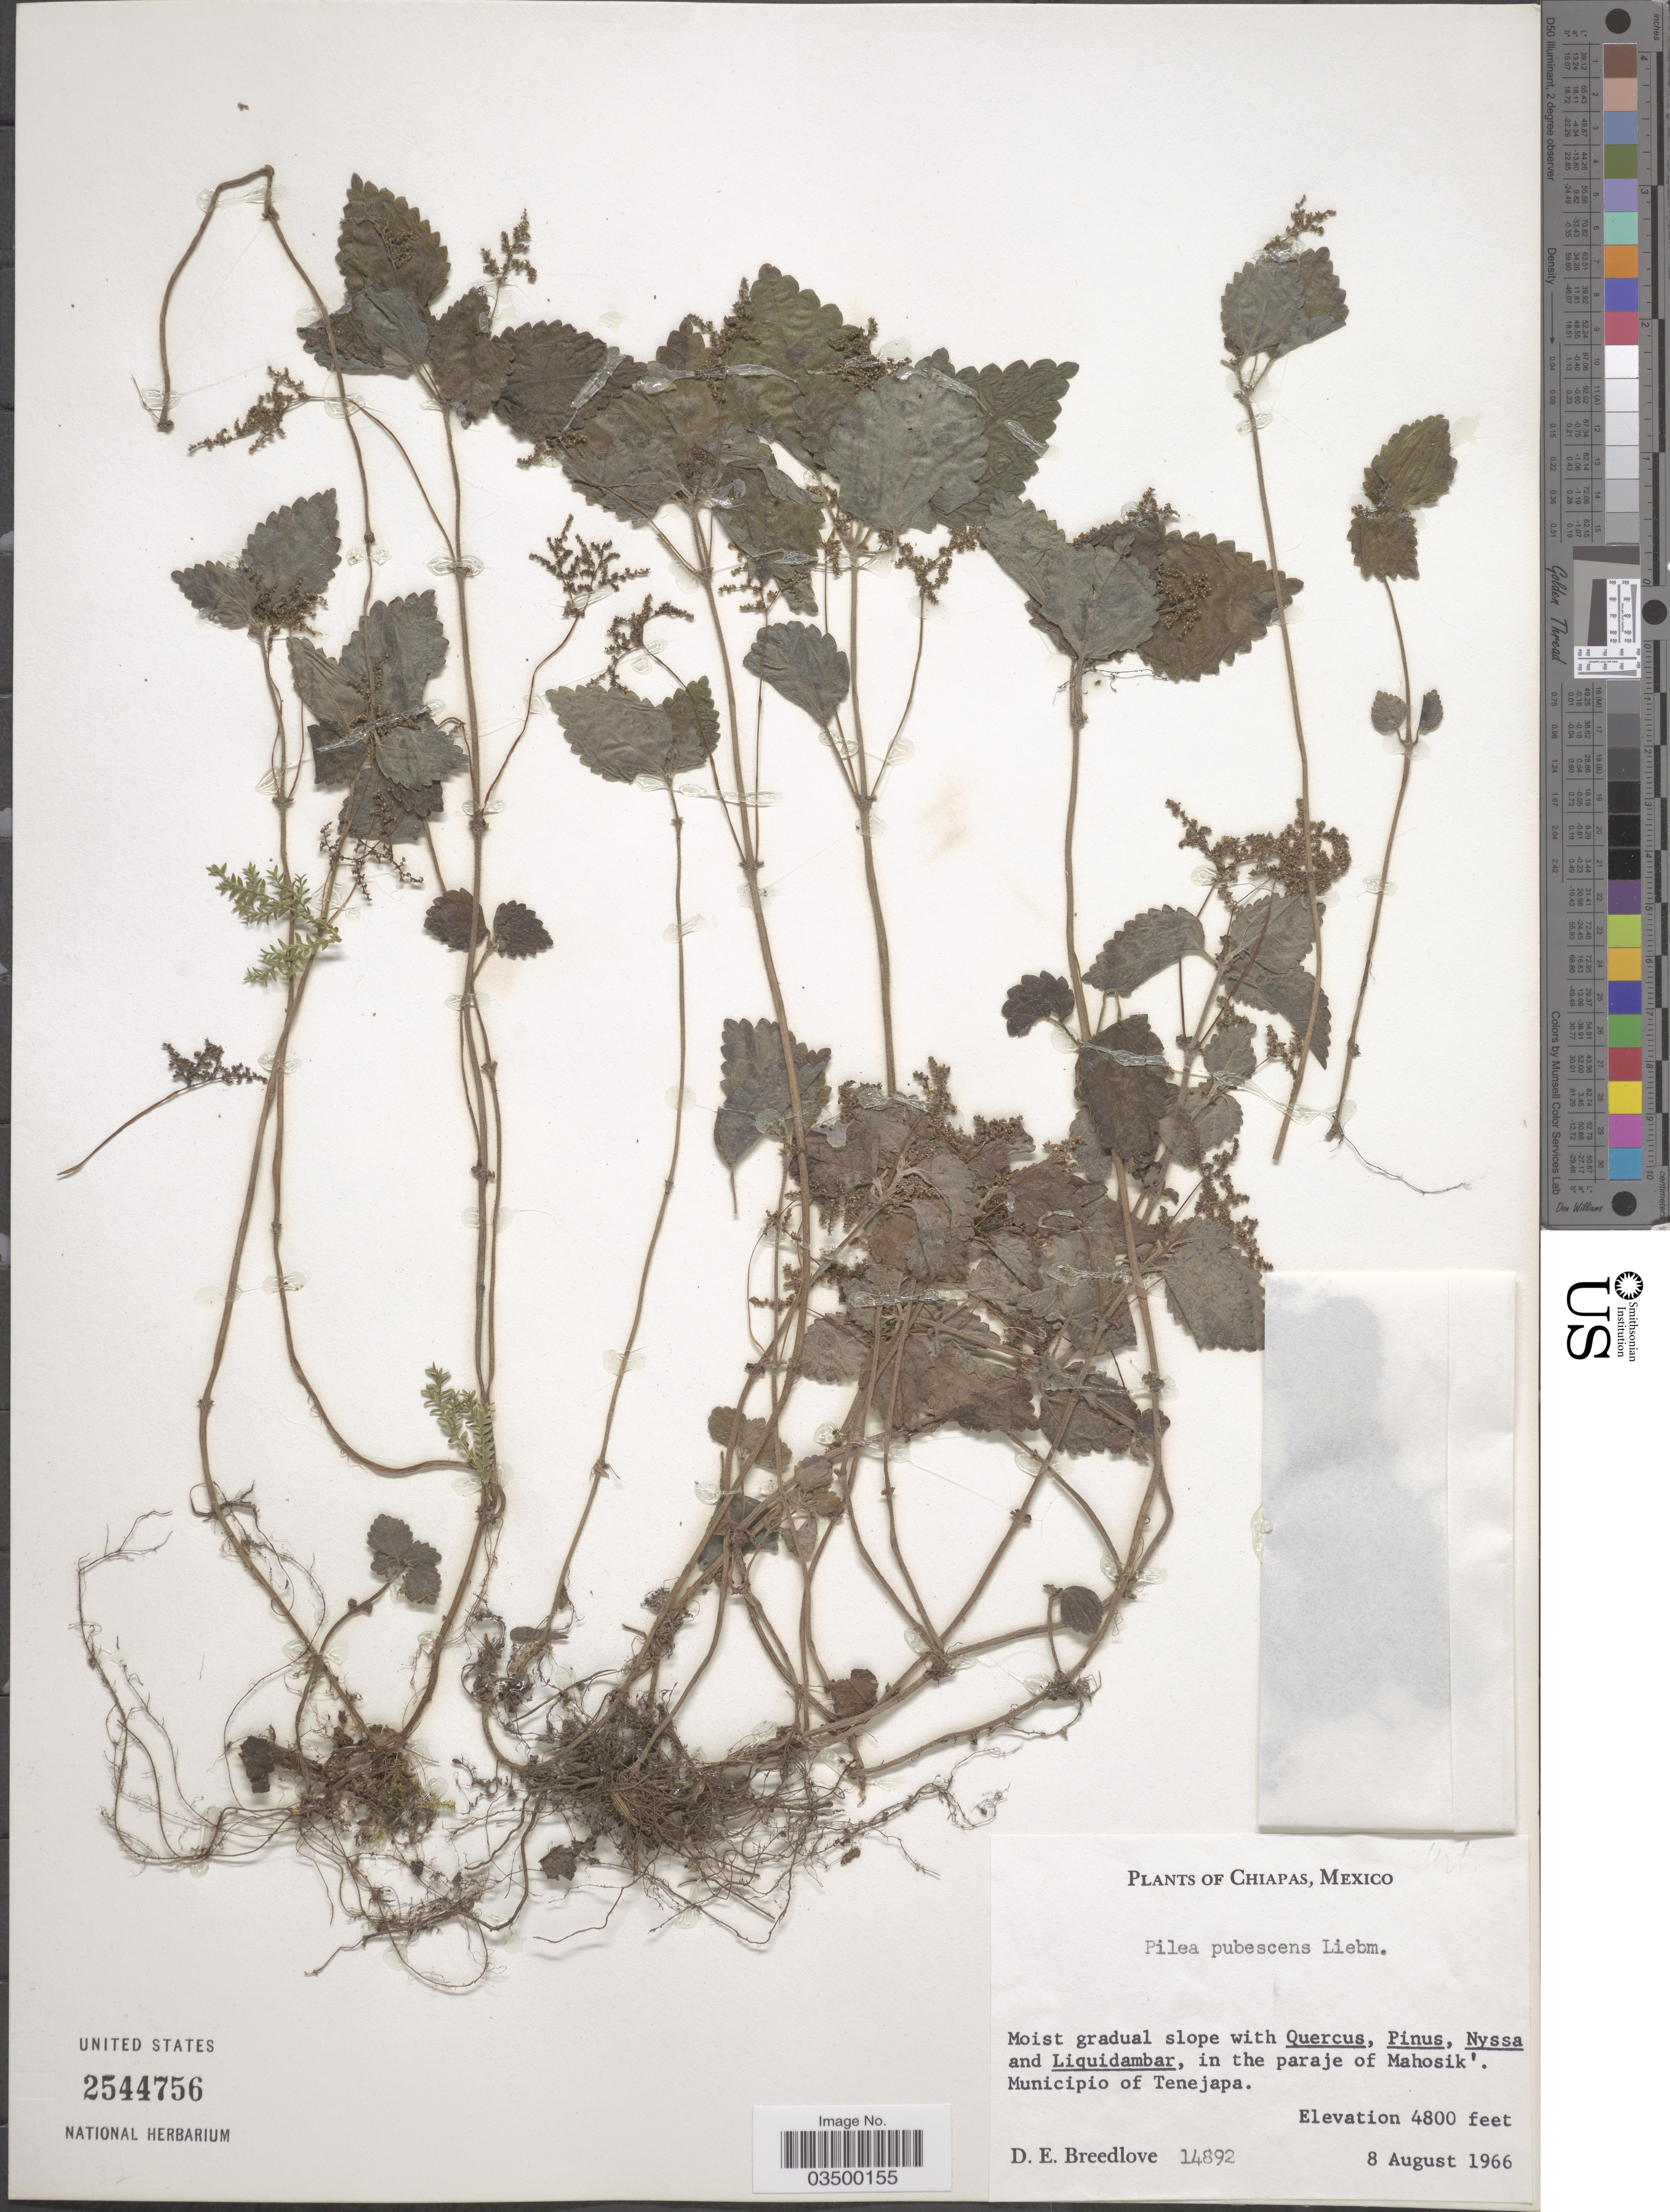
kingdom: Plantae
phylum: Tracheophyta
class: Magnoliopsida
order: Rosales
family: Urticaceae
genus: Pilea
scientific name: Pilea pubescens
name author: Liebm.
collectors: D. E. Breedlove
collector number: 14892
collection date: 1966-08-08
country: Mexico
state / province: Chiapas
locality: In the paraje of Mahosik'. Municipio of Tenejapa.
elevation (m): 1463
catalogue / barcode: US 2544756